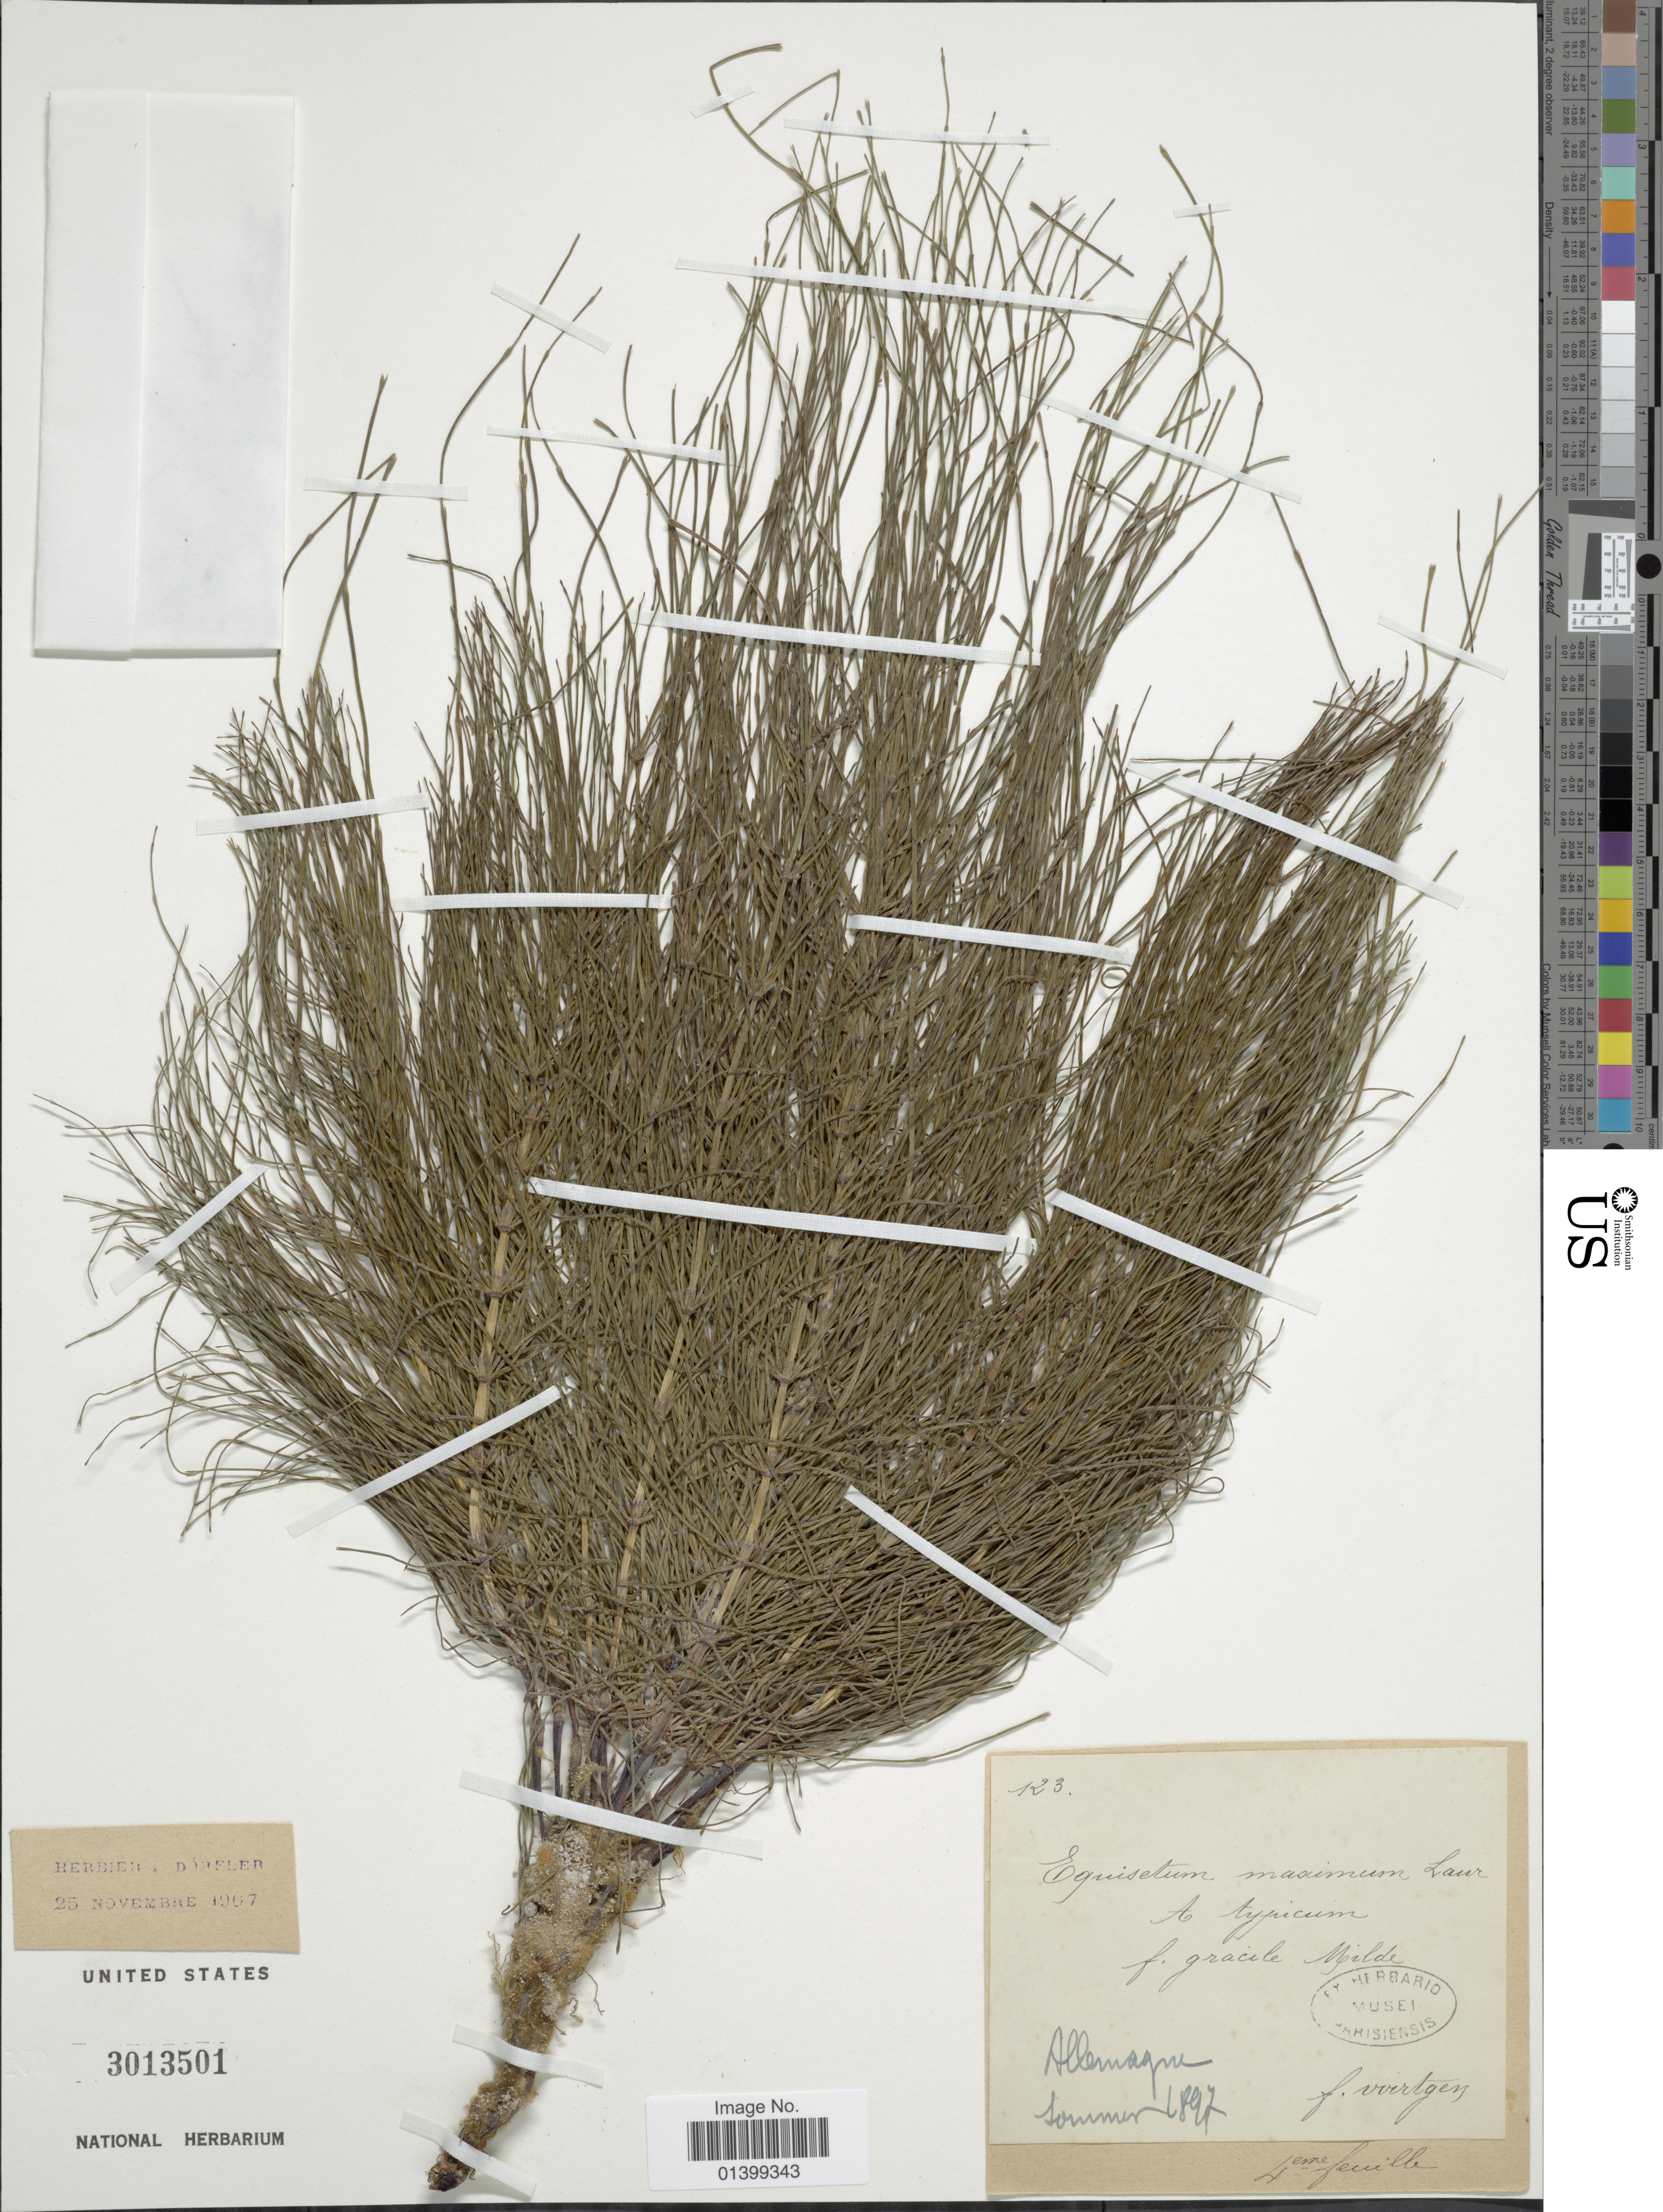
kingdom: Plantae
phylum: Tracheophyta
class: Polypodiopsida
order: Equisetales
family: Equisetaceae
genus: Equisetum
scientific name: Equisetum telmateia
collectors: F. Wirtgen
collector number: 123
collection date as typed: Sommer 1897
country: Germany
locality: Allemagne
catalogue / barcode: US 3013501